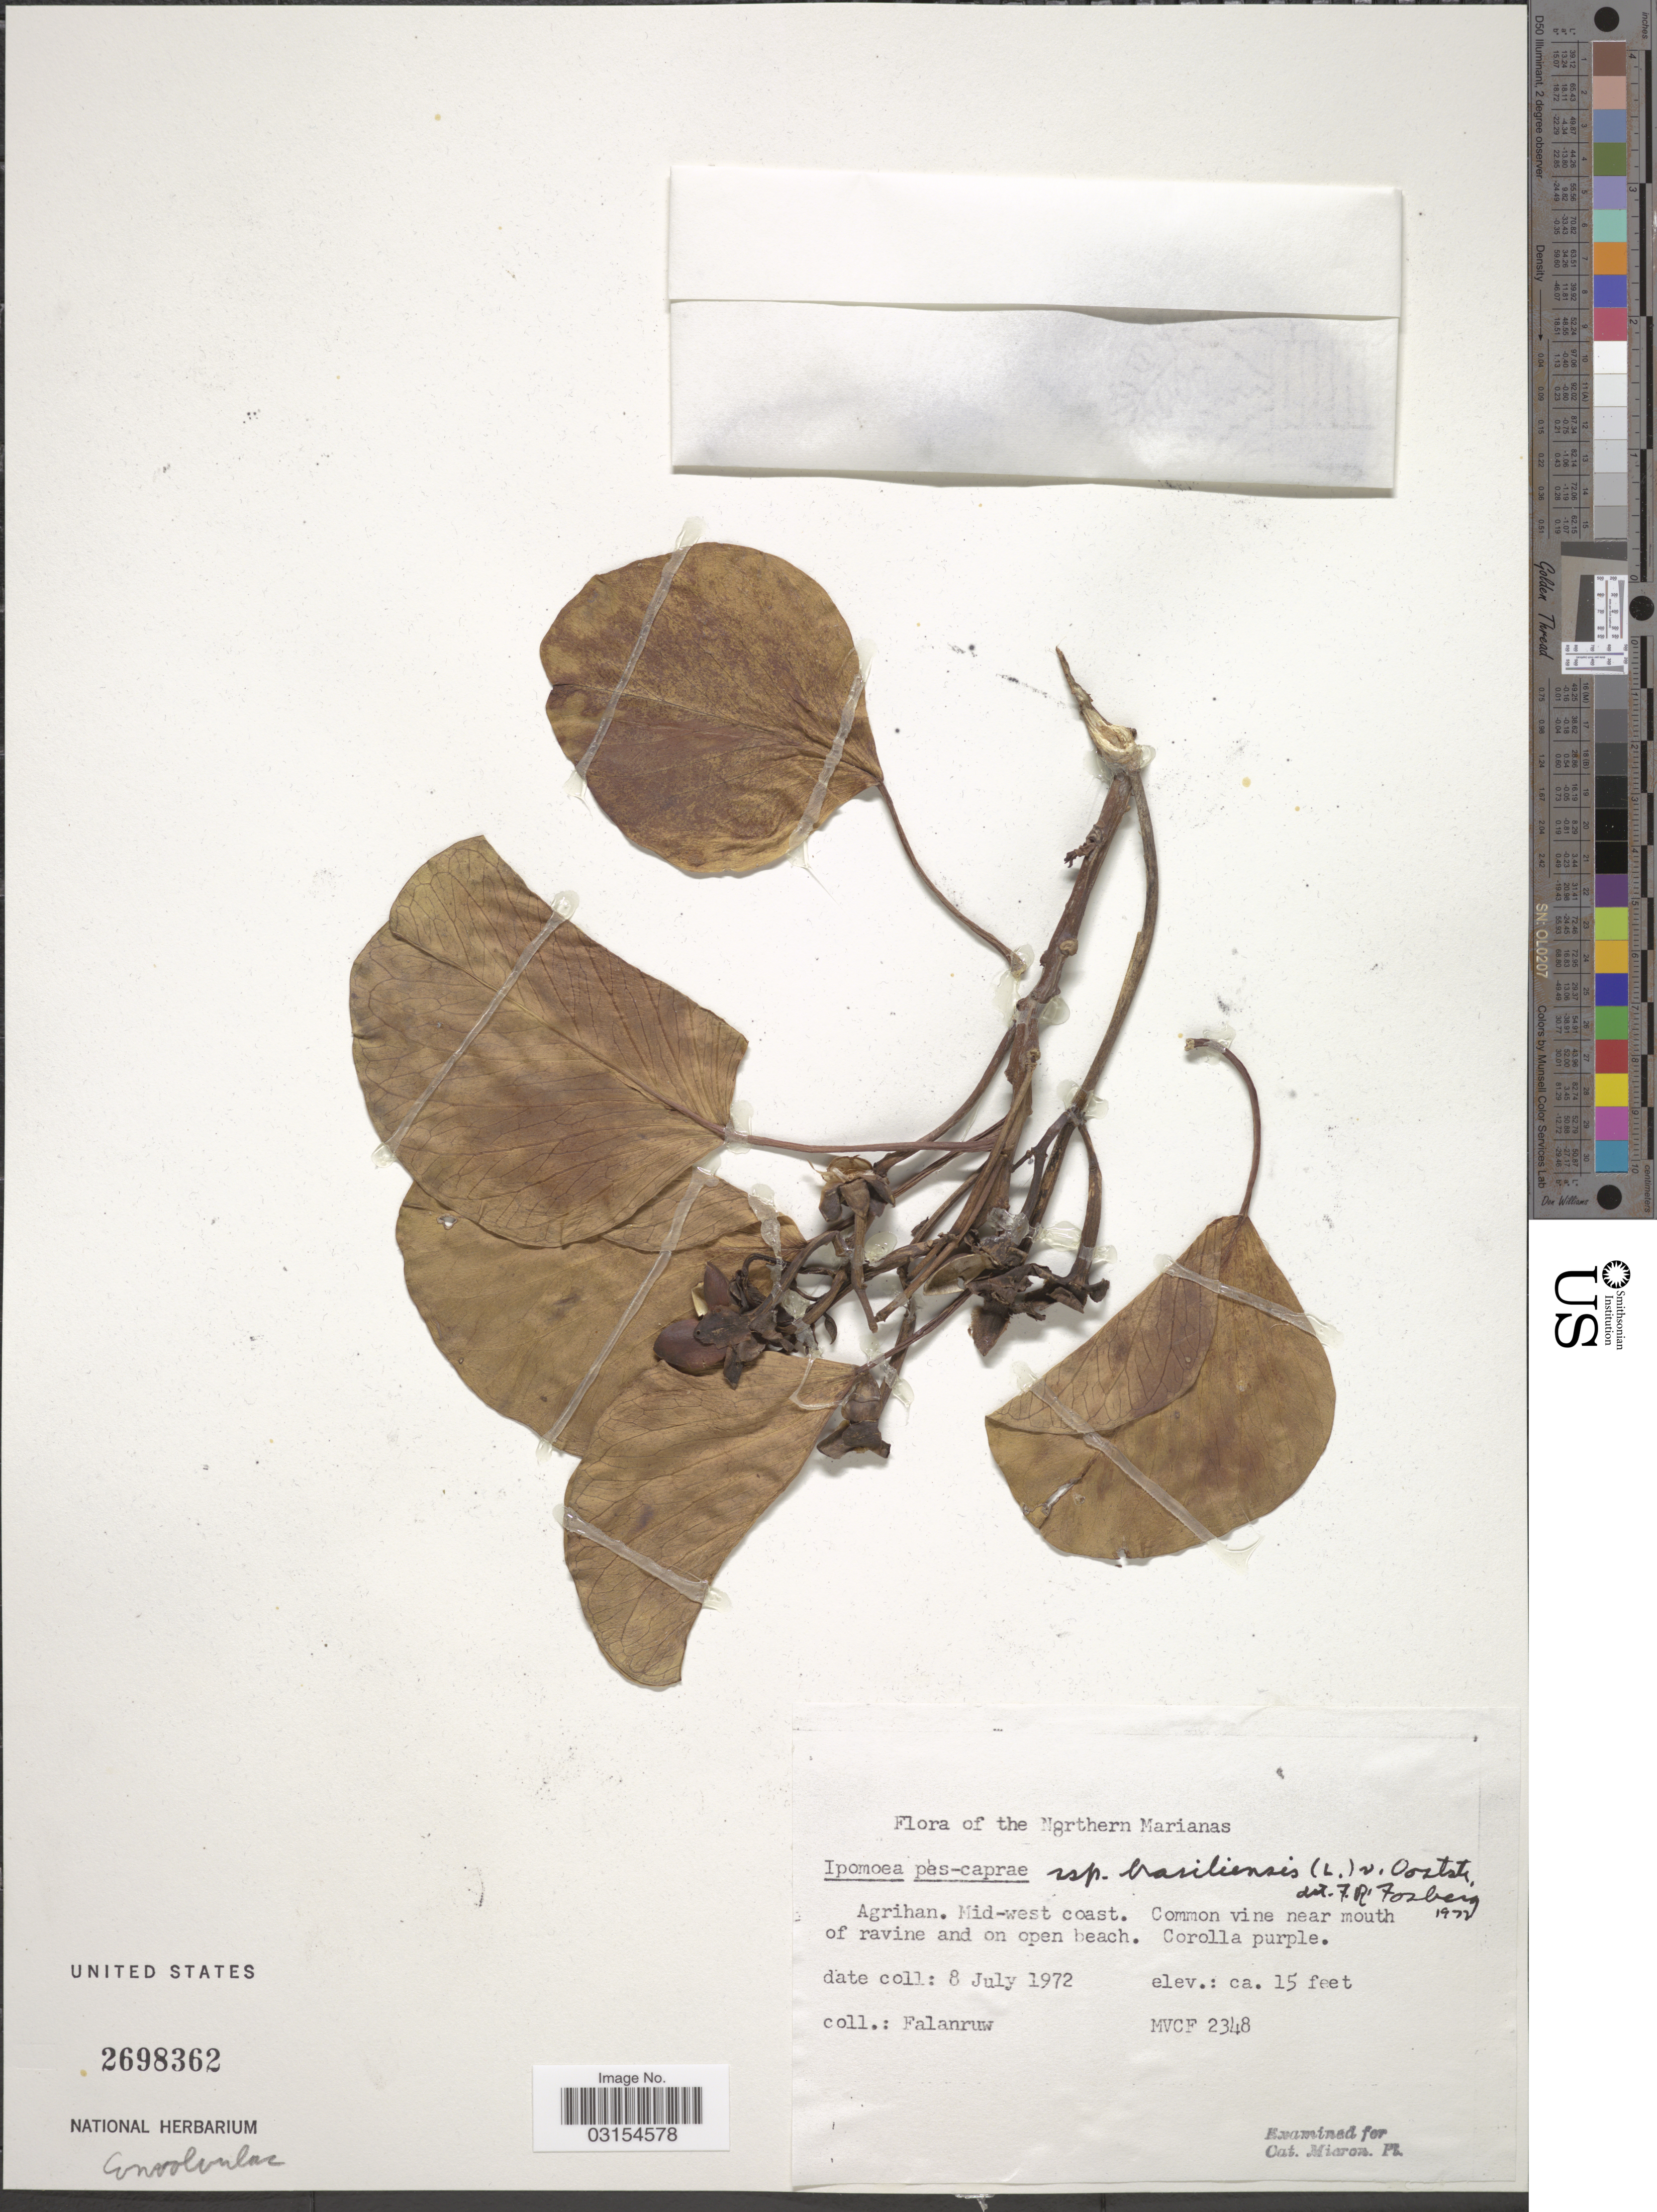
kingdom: Plantae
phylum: Tracheophyta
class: Magnoliopsida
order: Solanales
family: Convolvulaceae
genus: Ipomoea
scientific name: Ipomoea pes-caprae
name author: (L.) R. Br.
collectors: Falanruw, --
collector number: MVCF2348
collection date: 1972-07-08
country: Northern Mariana Islands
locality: Northern Marianas. Agrihan. Mid-west coast.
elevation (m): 5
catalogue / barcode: US 2698362